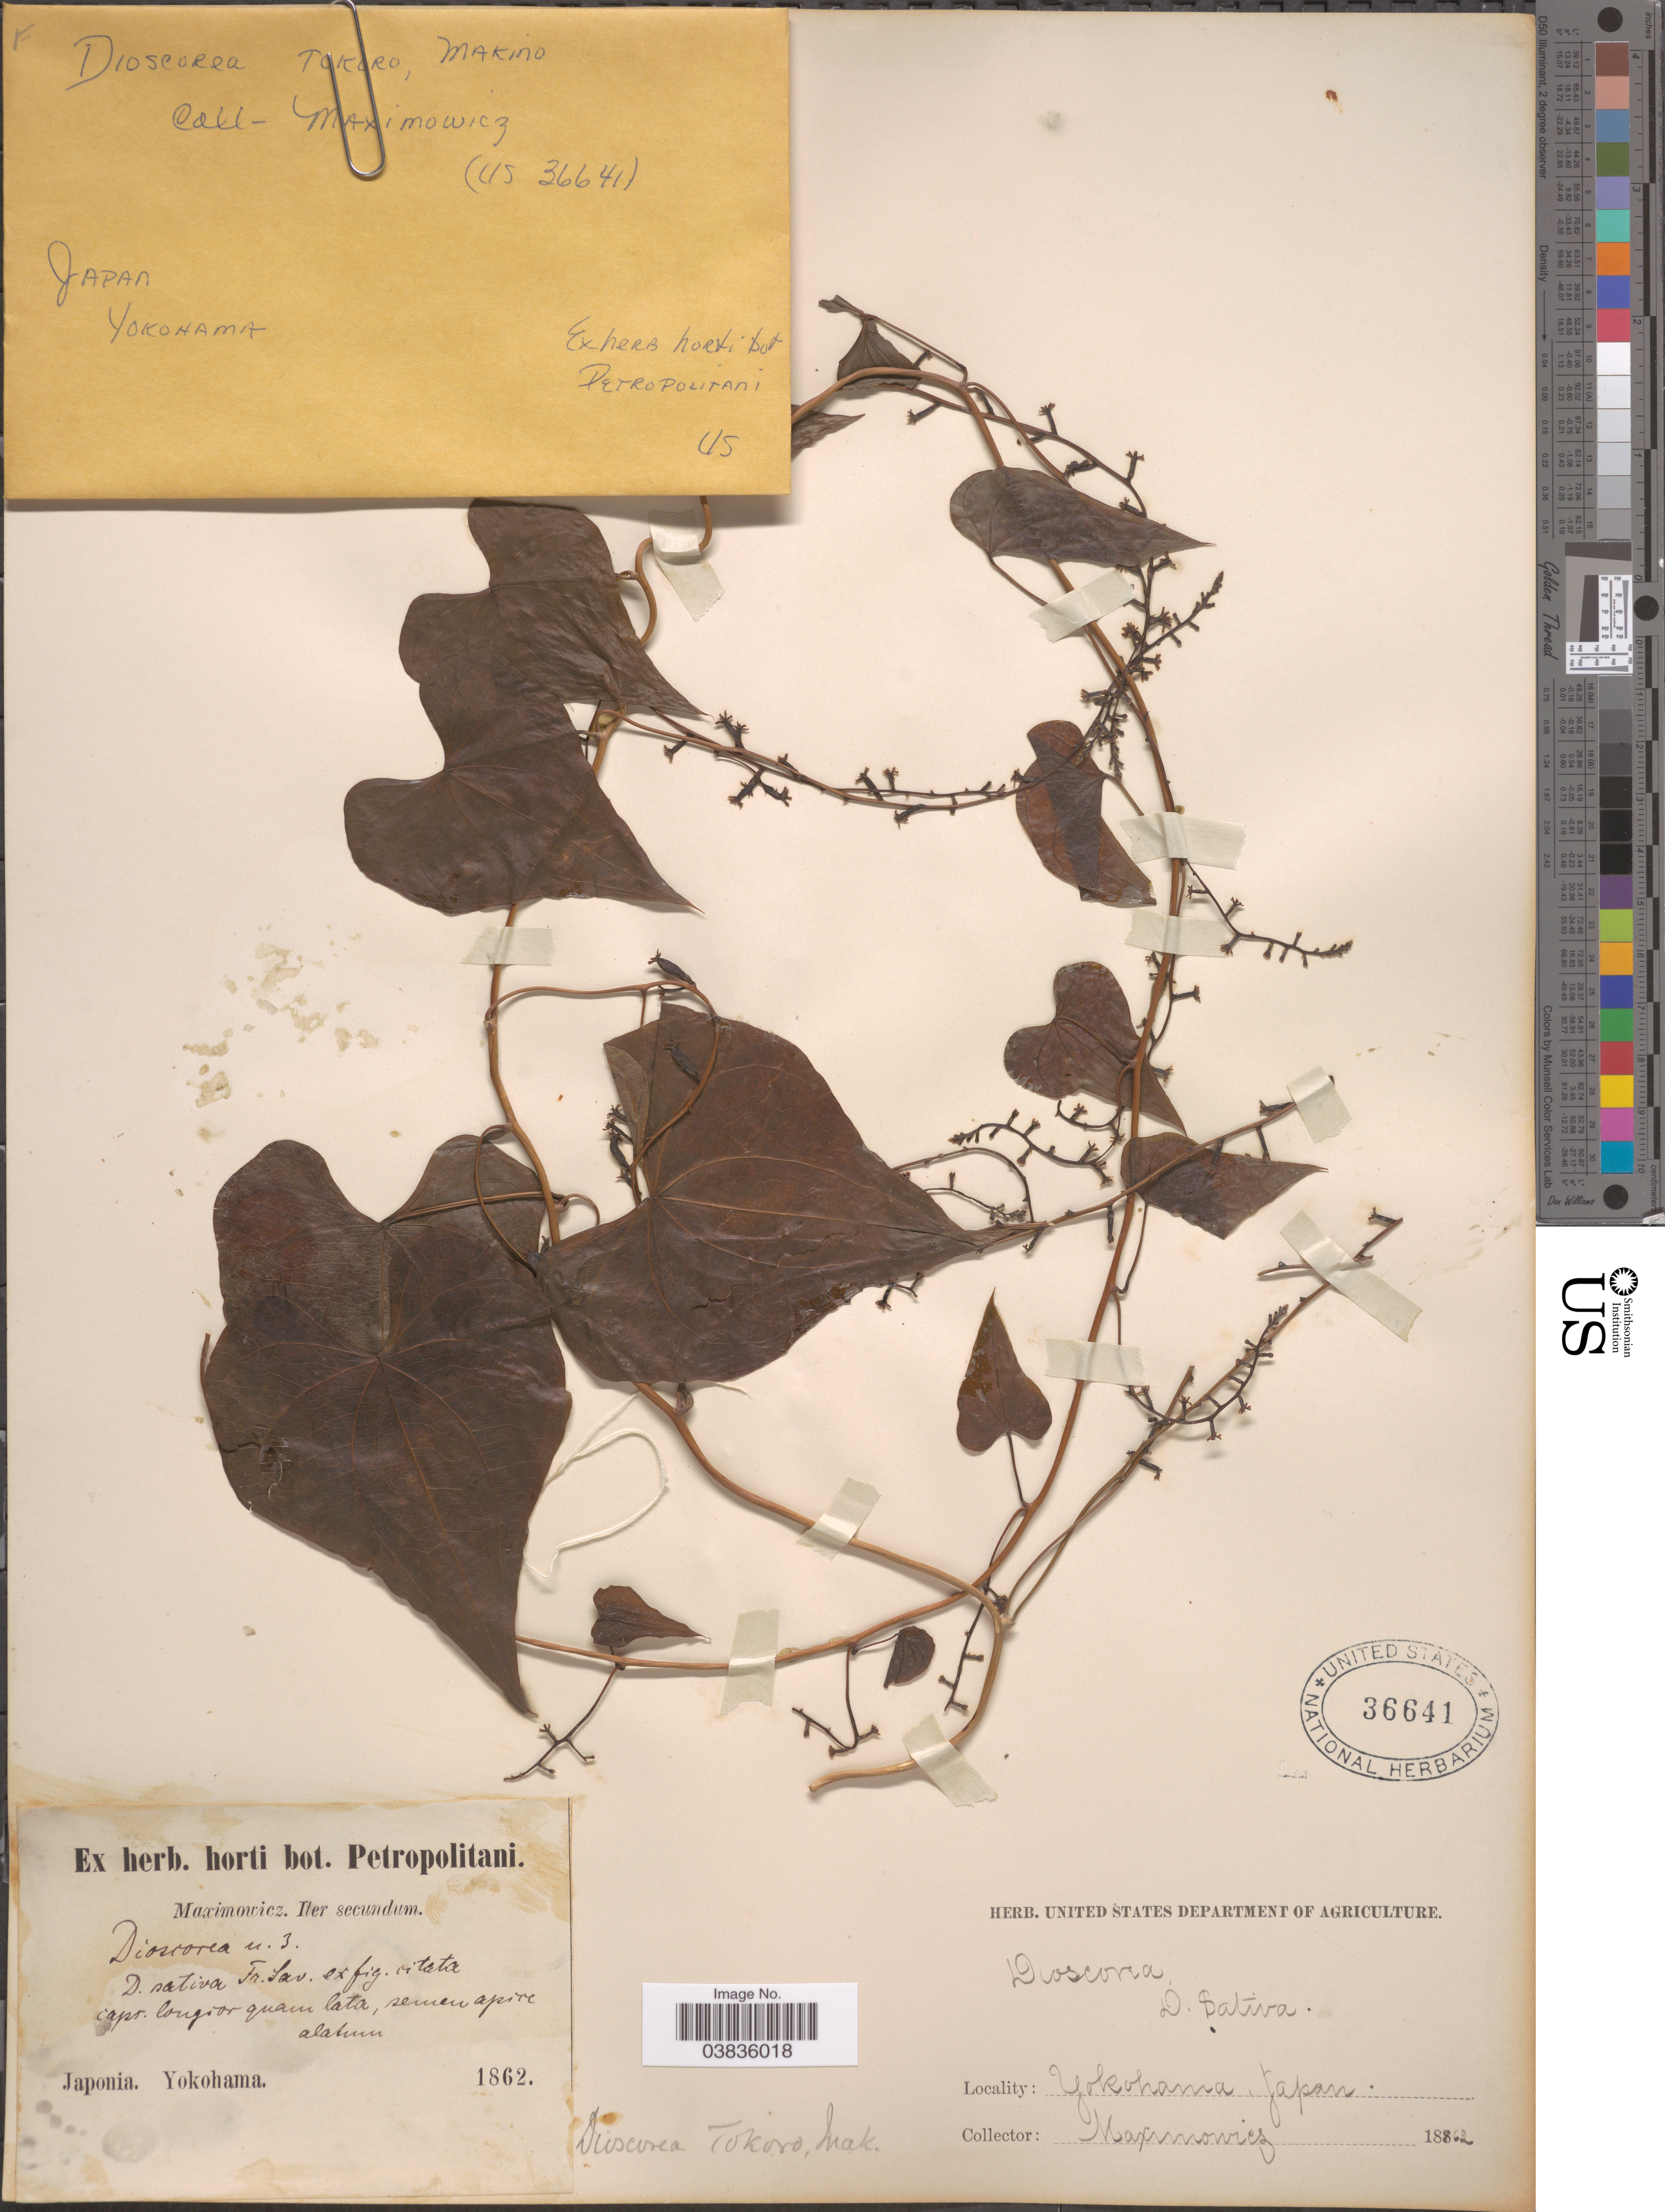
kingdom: Plantae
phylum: Tracheophyta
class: Liliopsida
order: Dioscoreales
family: Dioscoreaceae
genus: Dioscorea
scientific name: Dioscorea tokoro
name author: Makino ex Miyabe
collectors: Maximowicz, --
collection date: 1862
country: Japan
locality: Yokohama.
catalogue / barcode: US 36641